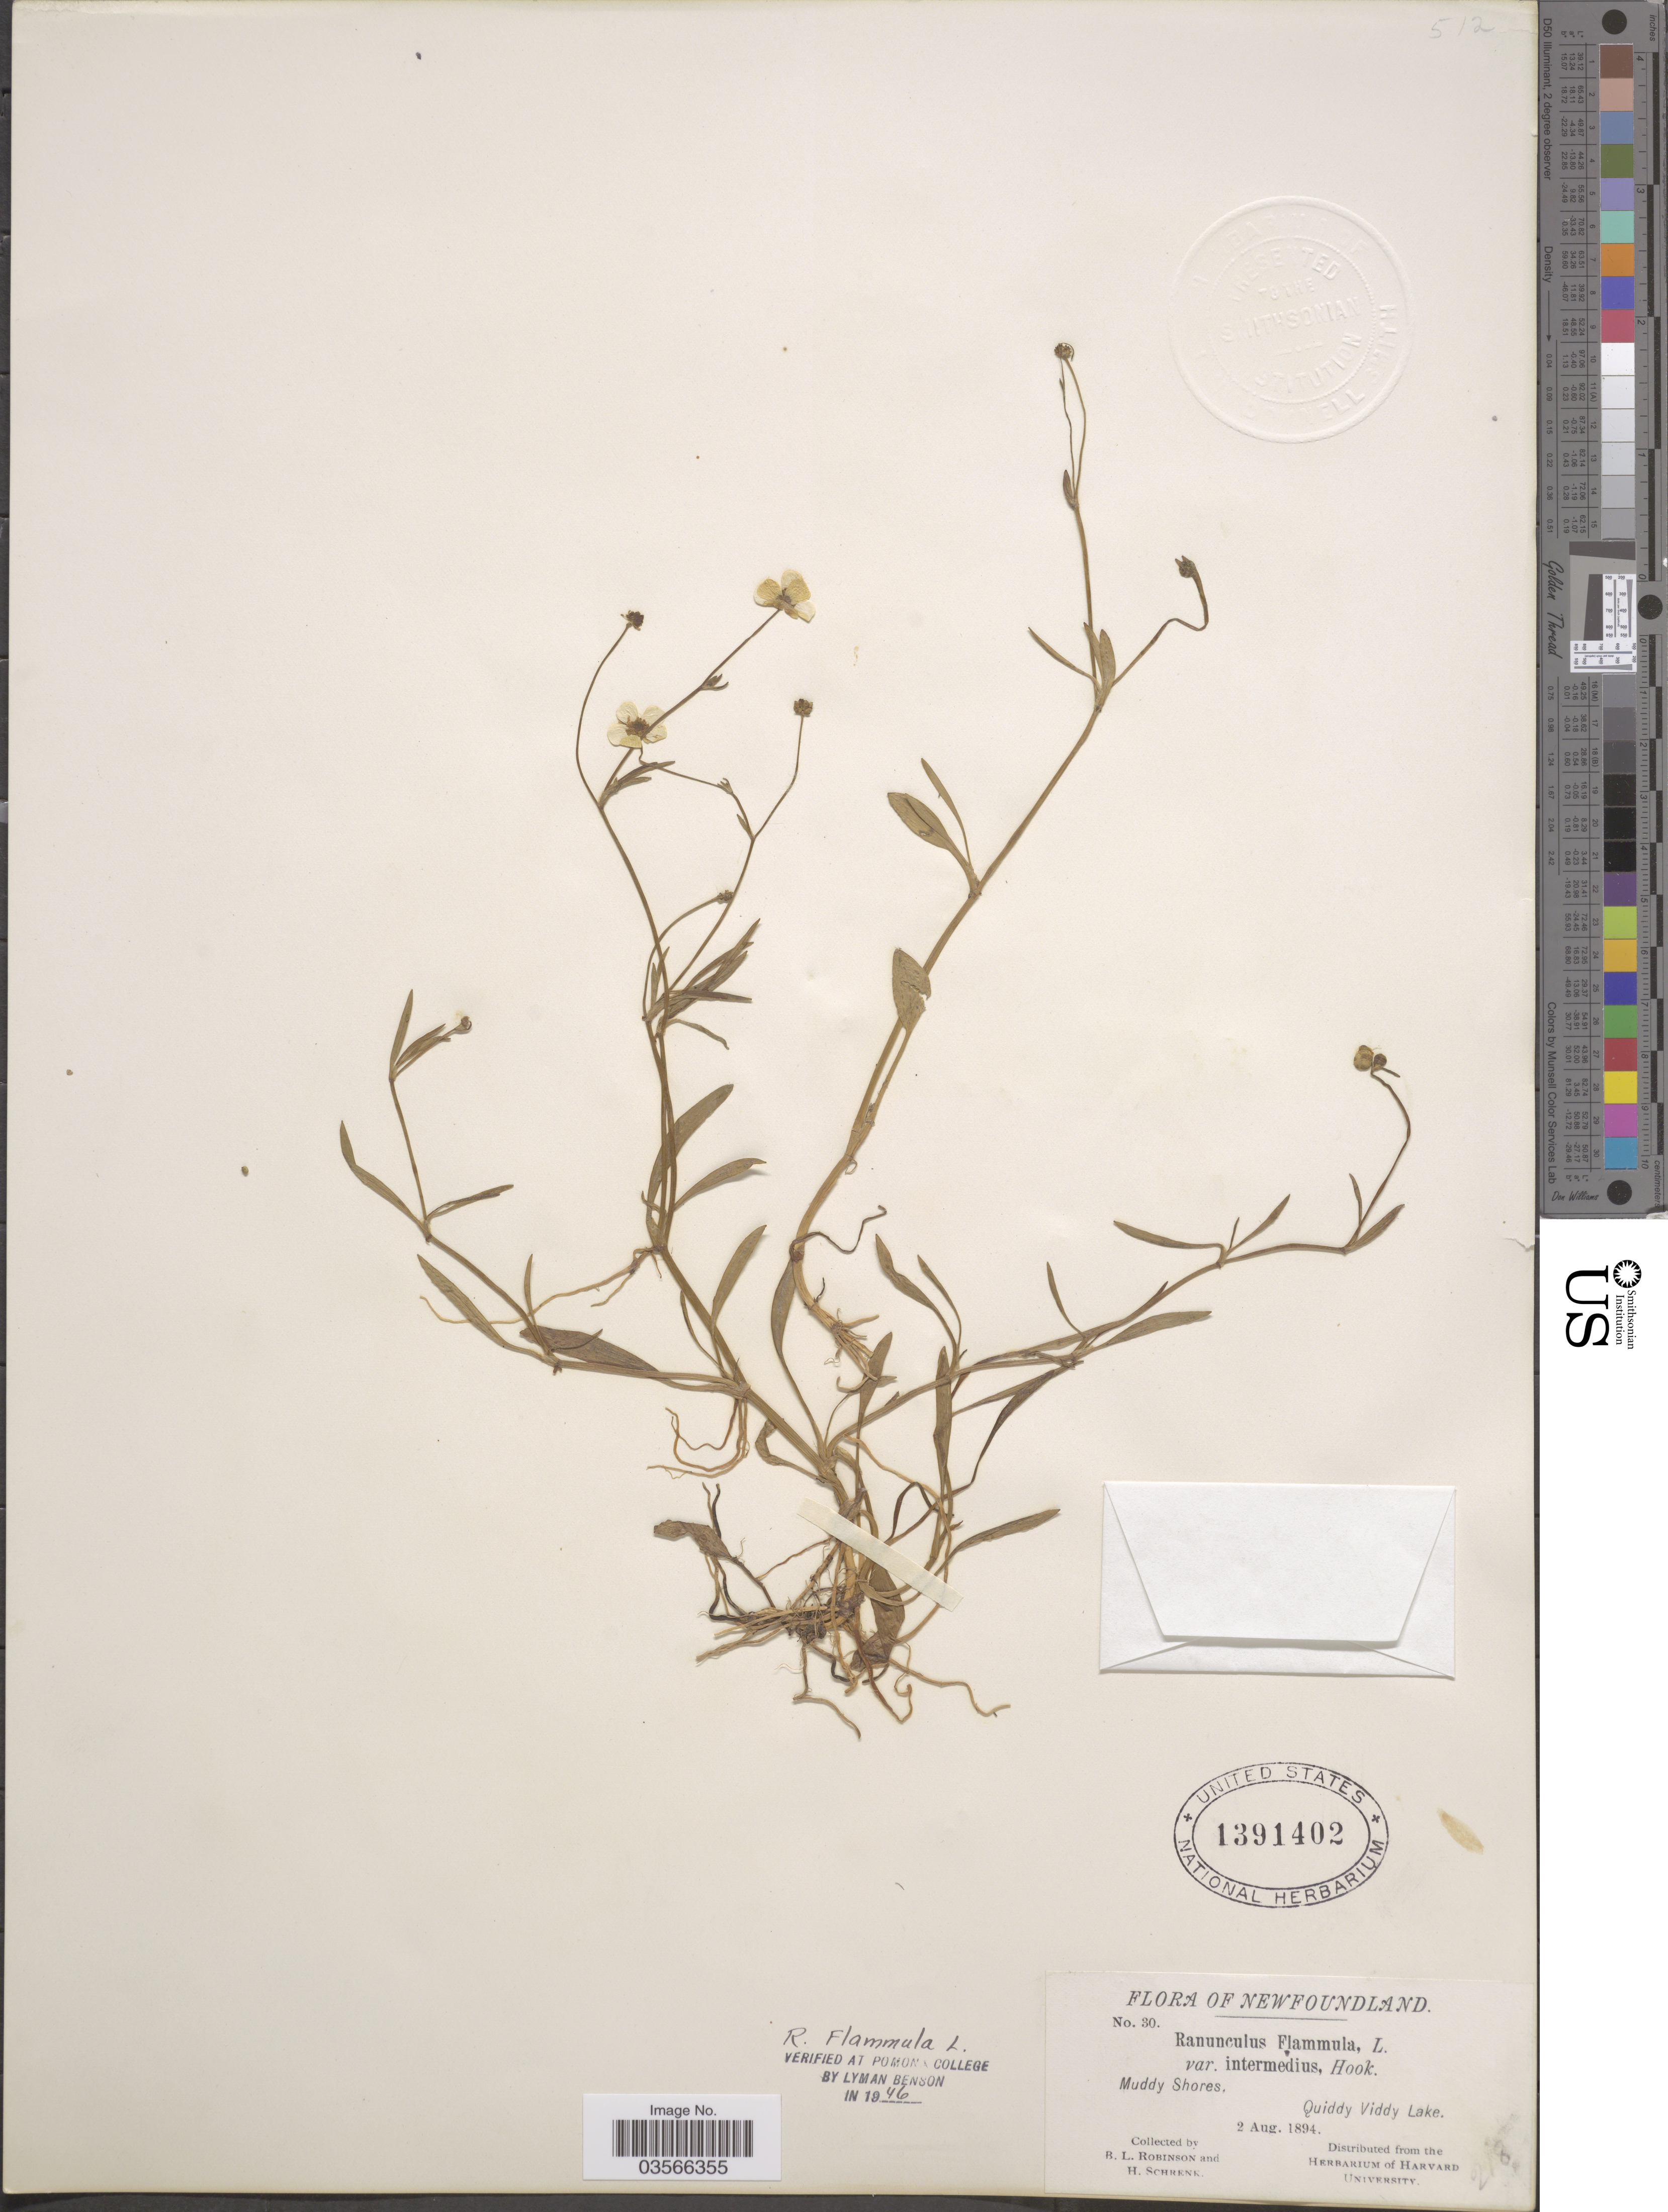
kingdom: Plantae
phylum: Tracheophyta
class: Magnoliopsida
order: Ranunculales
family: Ranunculaceae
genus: Ranunculus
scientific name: Ranunculus flammula var. intermedius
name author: Hook.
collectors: B. L. Robinson & H. Schrenk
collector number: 30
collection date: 1894-08-02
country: Canada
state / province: Newfoundland and Labrador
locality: Muddy shores, Quiddy Viddy Lake.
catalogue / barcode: US 1391402